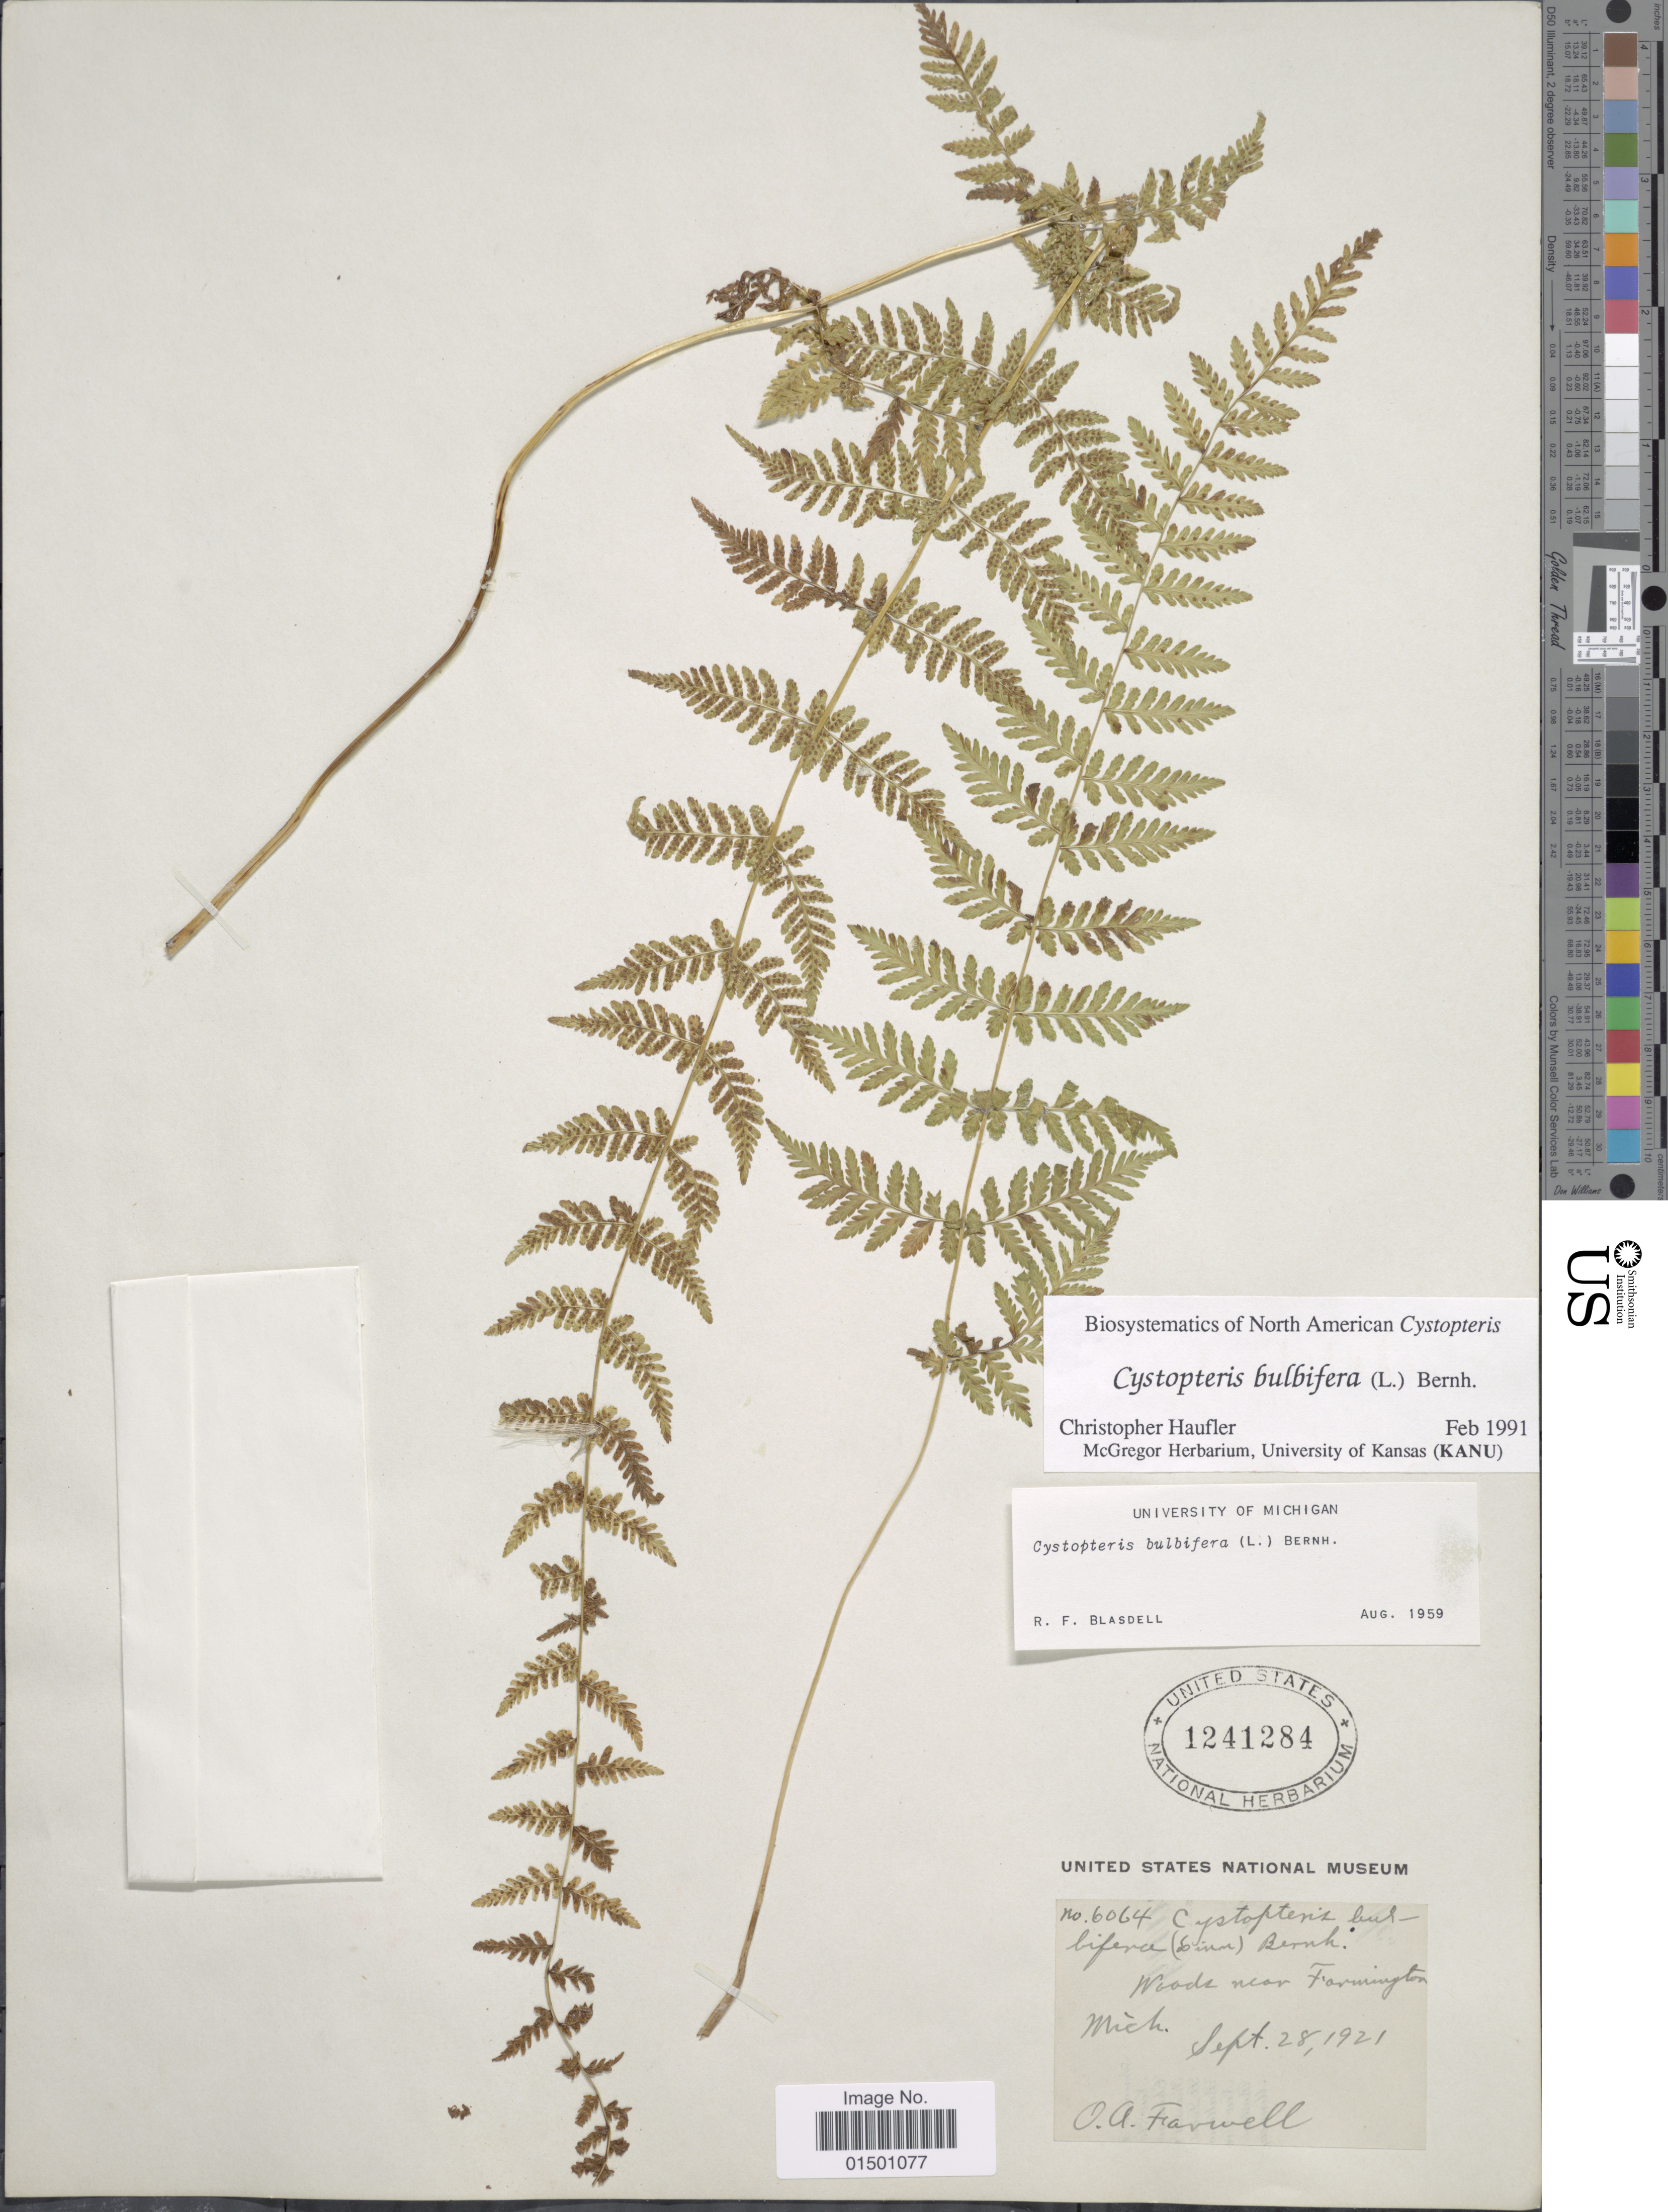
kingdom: Plantae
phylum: Tracheophyta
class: Polypodiopsida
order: Polypodiales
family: Cystopteridaceae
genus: Cystopteris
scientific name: Cystopteris bulbifera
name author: (L.) Bernh.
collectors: O. Farwell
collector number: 6064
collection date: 1921-09-28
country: United States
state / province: Michigan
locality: Woods near Farmington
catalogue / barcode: US 1241284